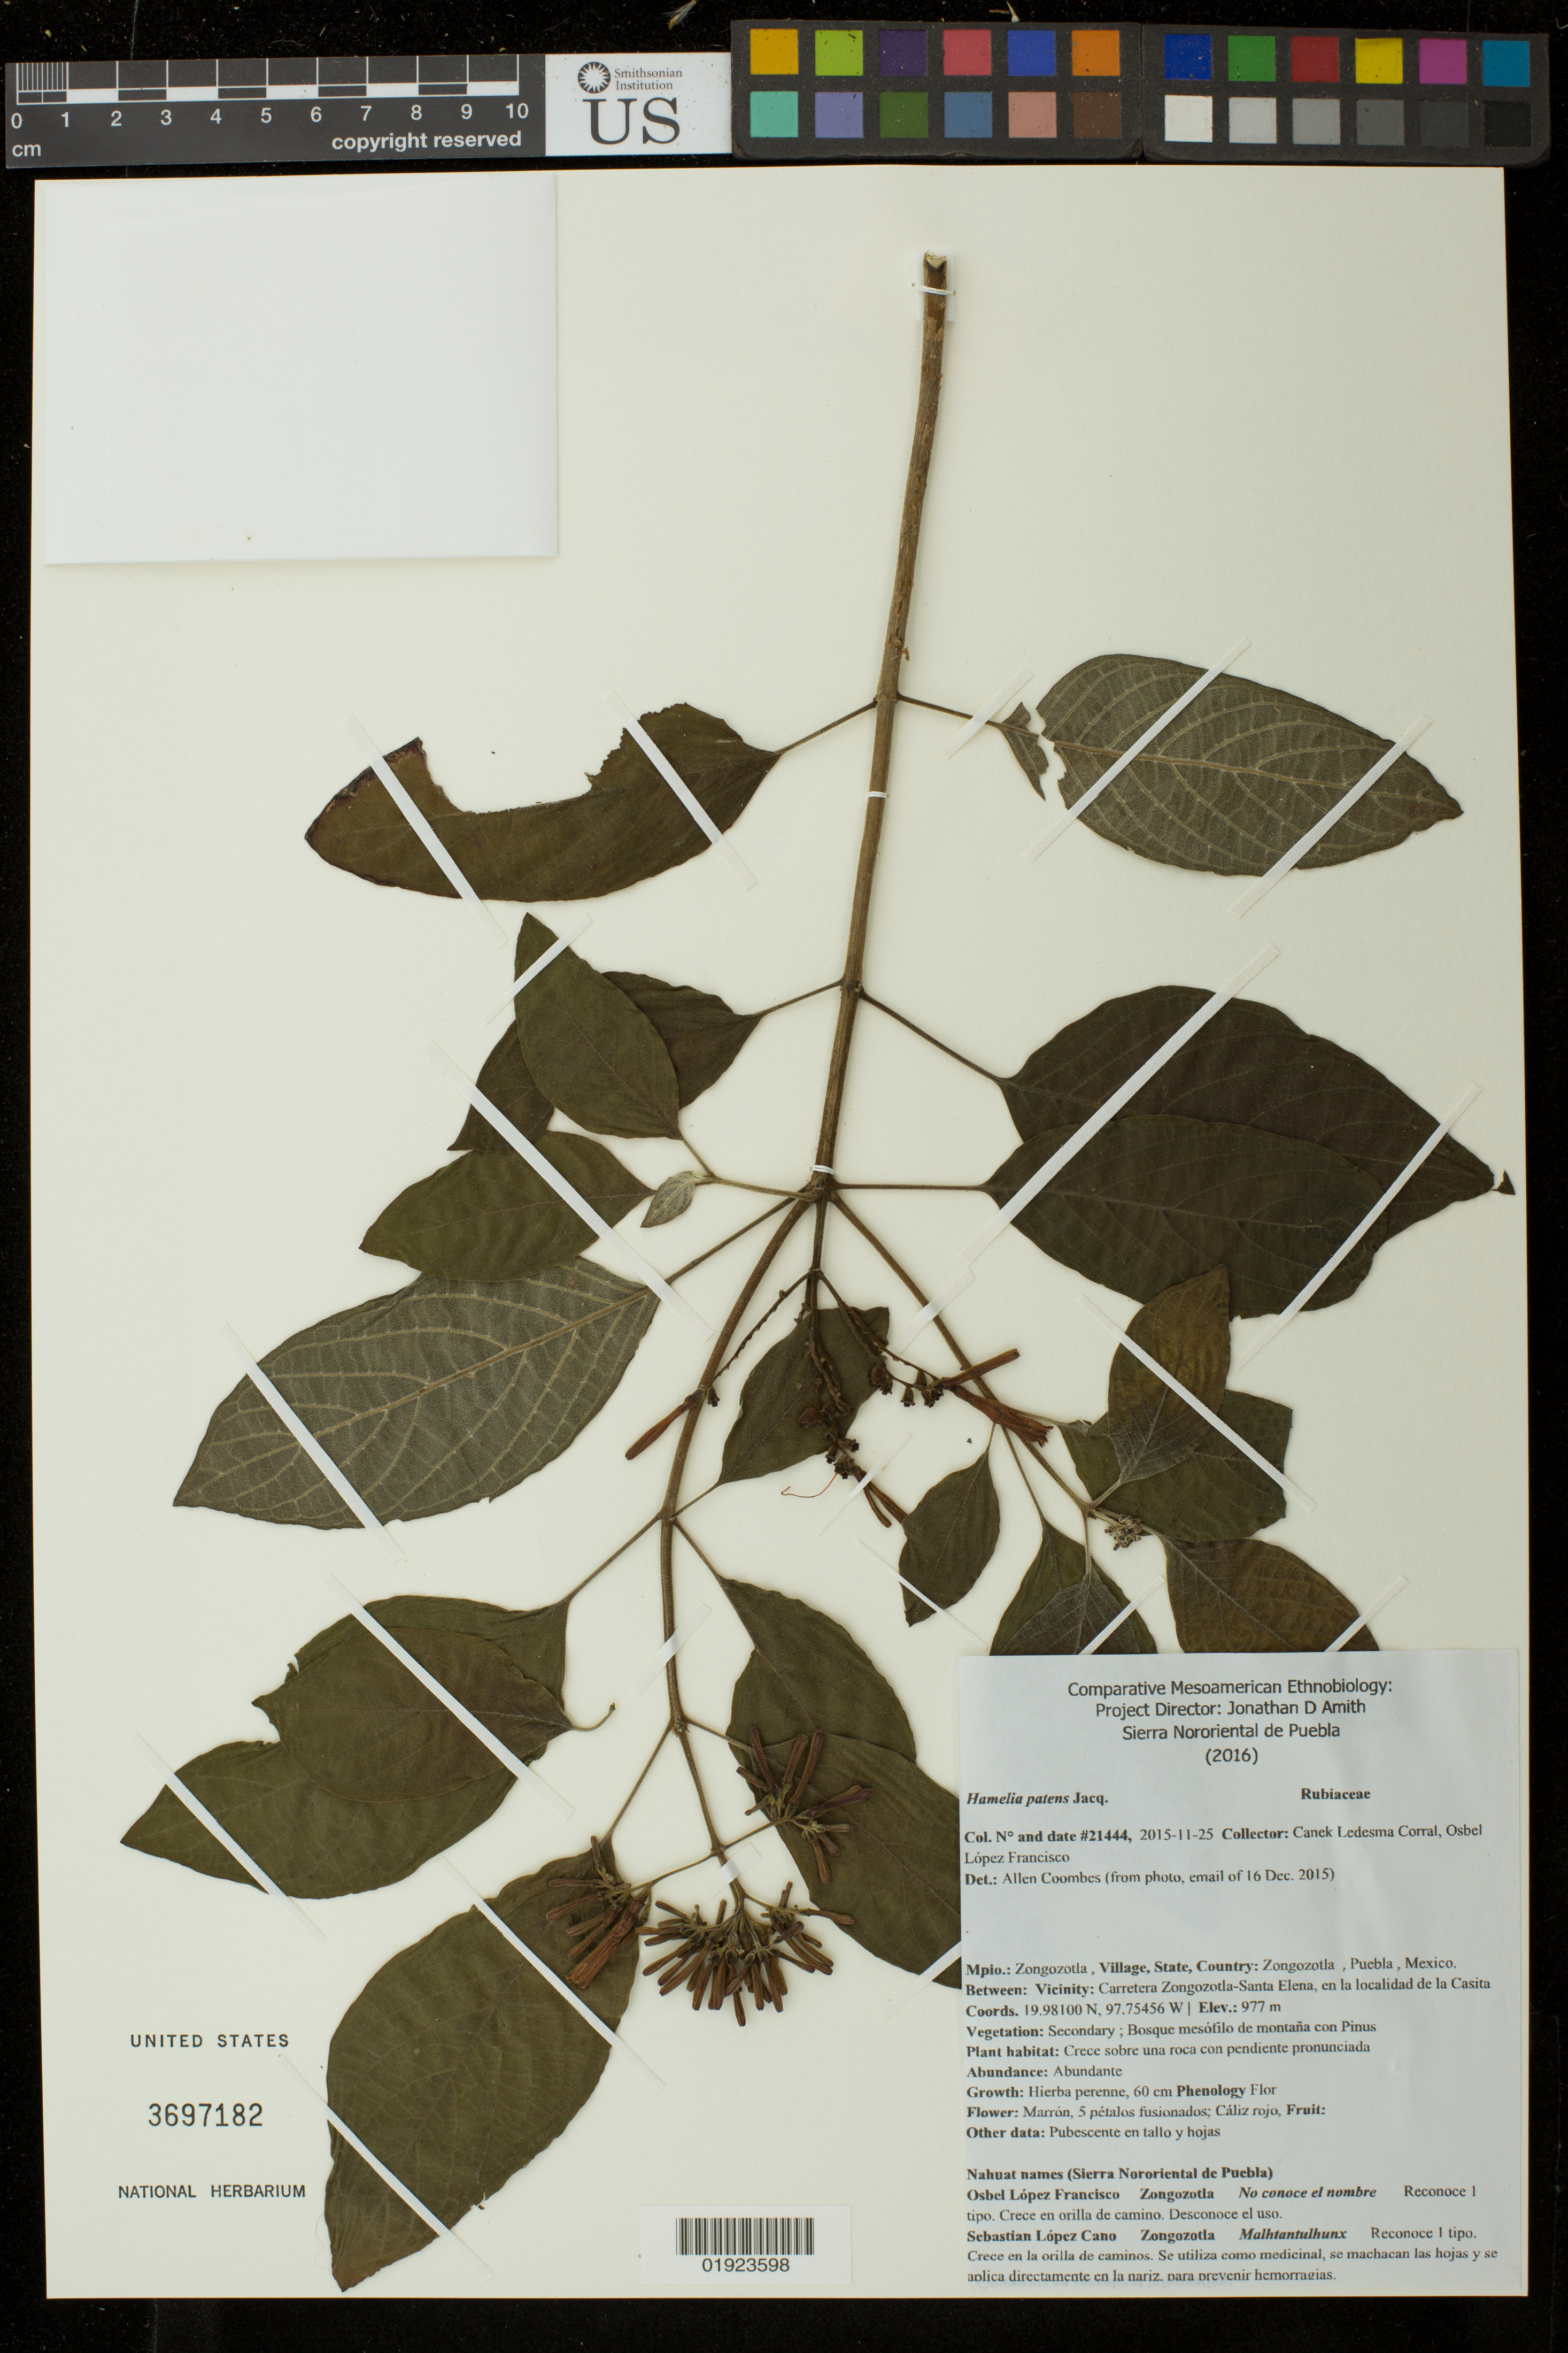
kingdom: Plantae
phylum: Tracheophyta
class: Magnoliopsida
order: Gentianales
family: Rubiaceae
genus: Hamelia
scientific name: Hamelia patens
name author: Jacq.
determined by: Coombes, Allen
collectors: Canek Ledesma C. & O. Francisco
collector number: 21444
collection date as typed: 2015-11-25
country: Mexico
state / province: Puebla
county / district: Zongozotla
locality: Carretera Zongozotla-Santa Elena, en la localidad de la Casita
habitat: Secondary; Bosque mesofilo de montana con Pinus, Crece sobre una roca con pendiente pronunciada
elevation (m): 977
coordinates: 19.98100N, 97.75456W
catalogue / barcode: US 3697182